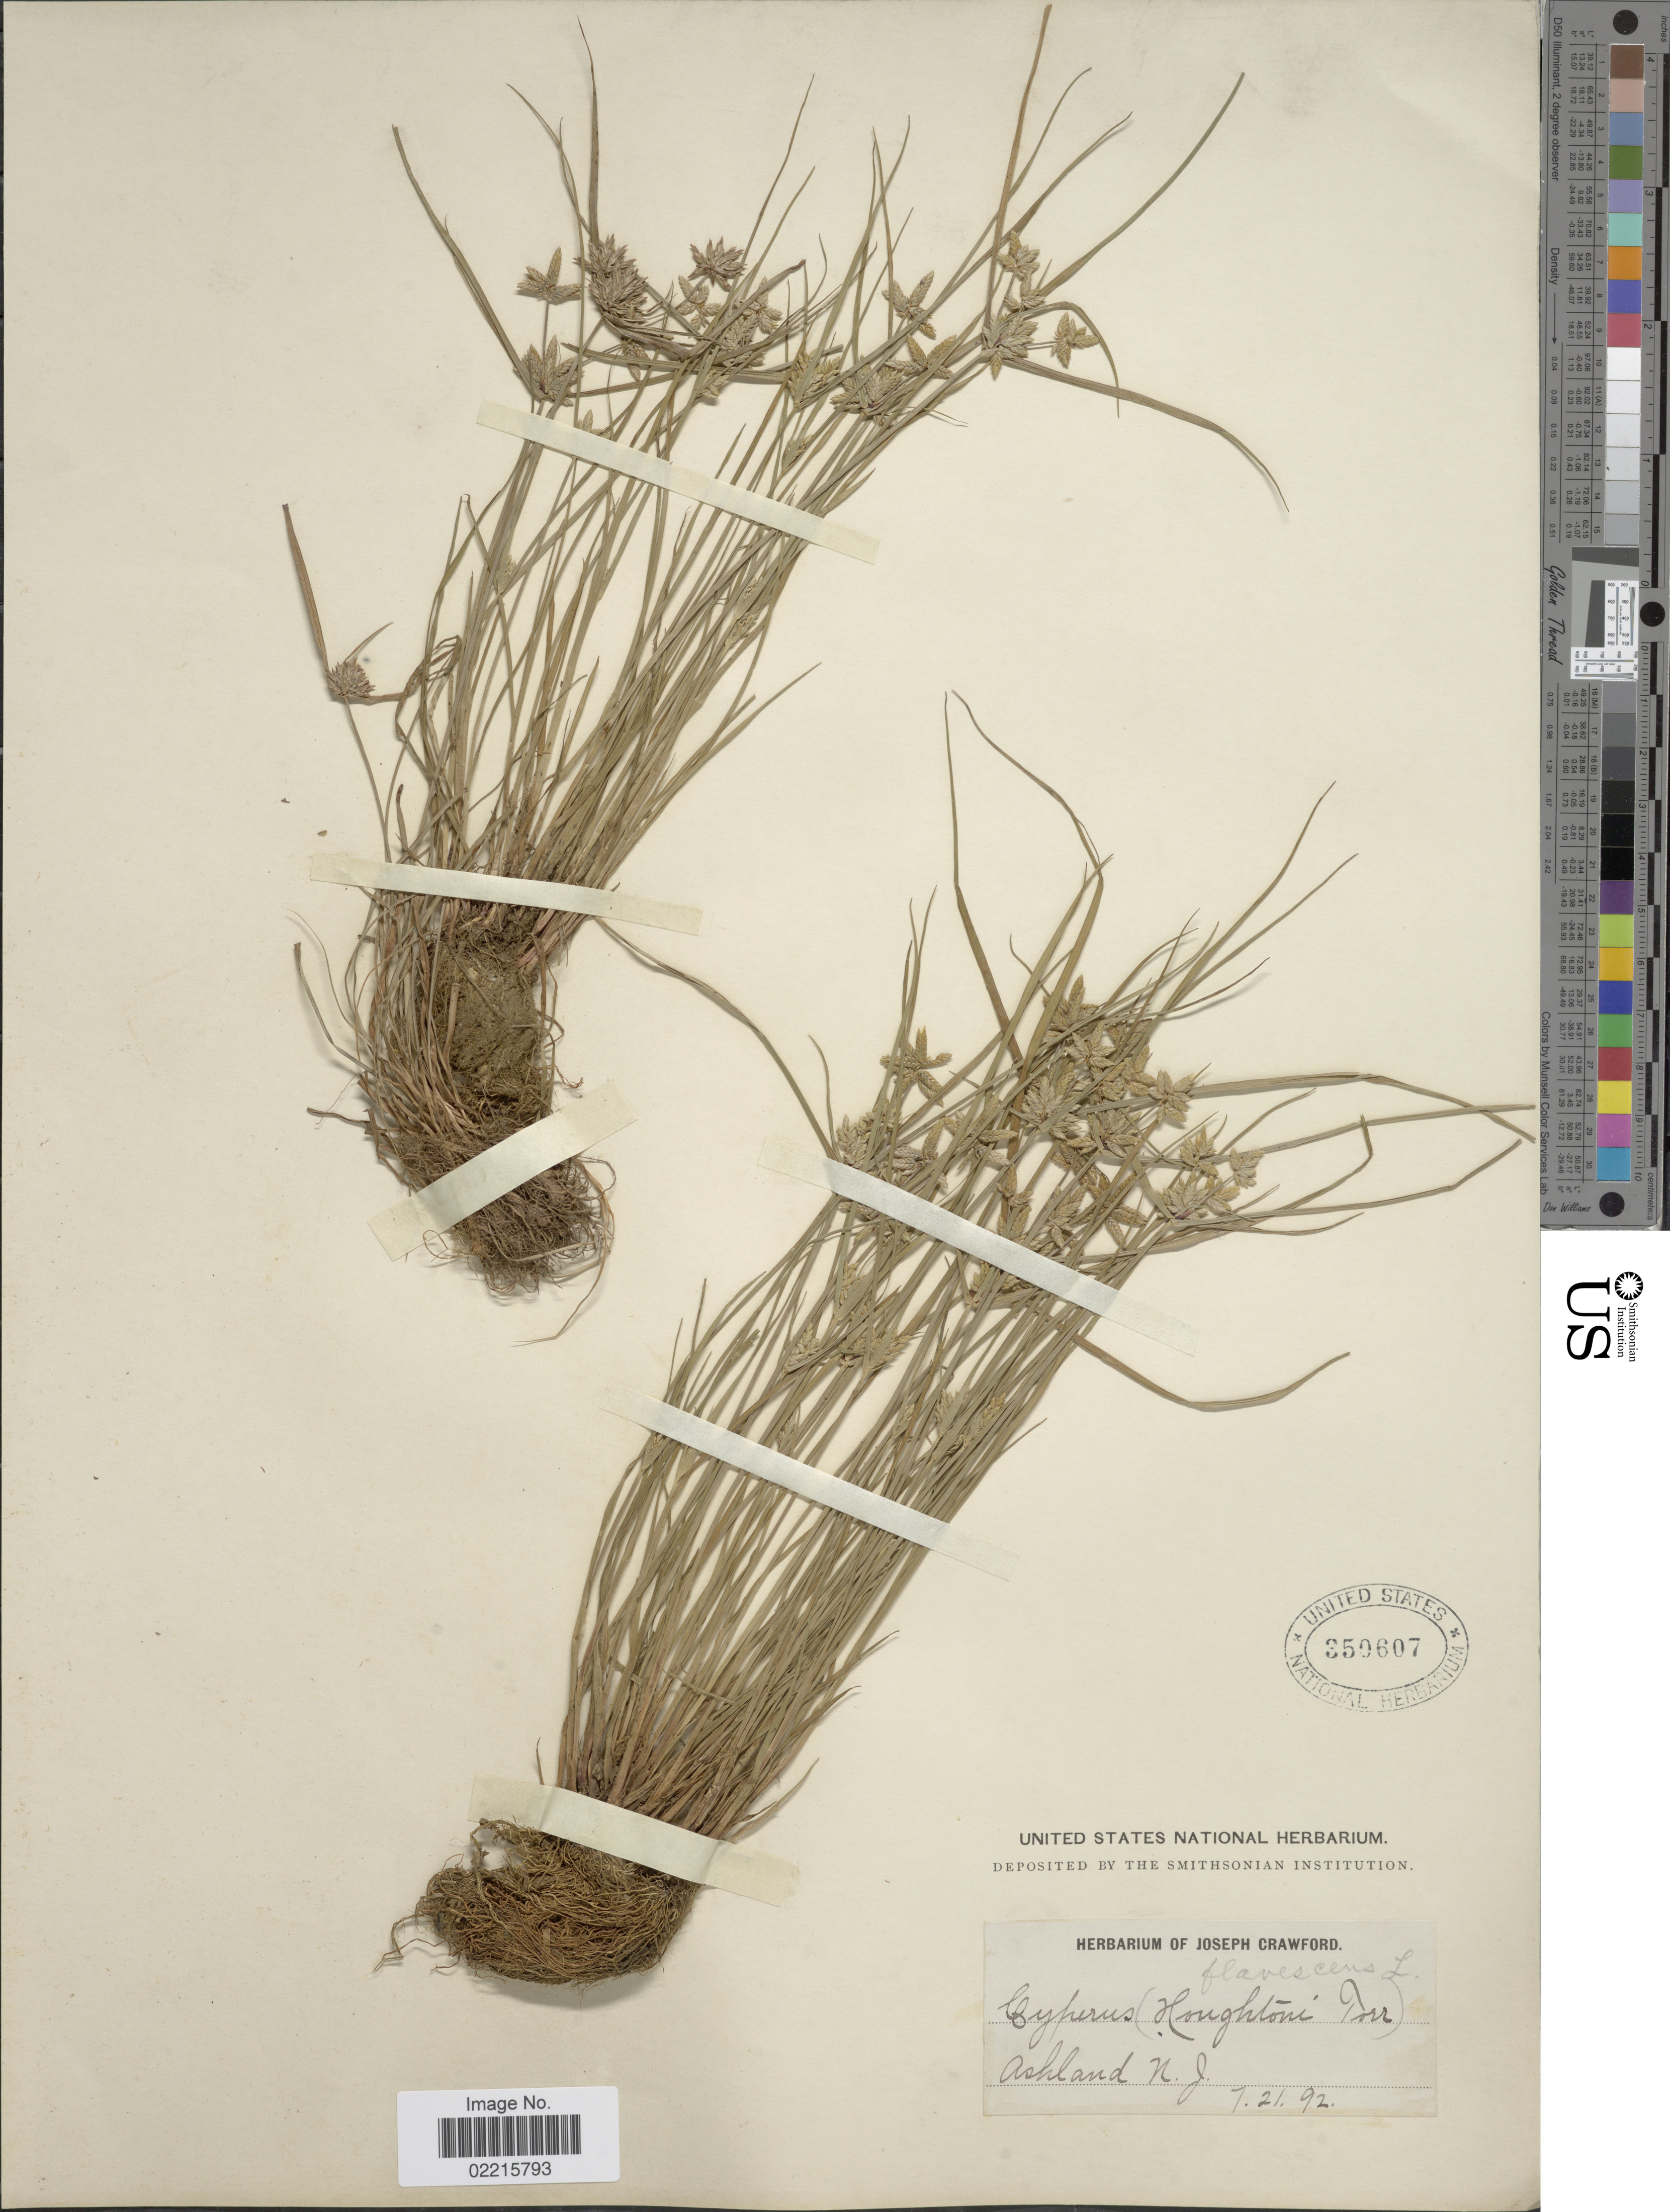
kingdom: Plantae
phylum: Tracheophyta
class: Liliopsida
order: Poales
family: Cyperaceae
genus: Cyperus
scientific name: Cyperus flavescens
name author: L.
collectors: ex herb. Joseph Crawford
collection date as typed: Transcribed d/m/y: 21/7/92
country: United States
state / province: New Jersey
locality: Ashland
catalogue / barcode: US 350607